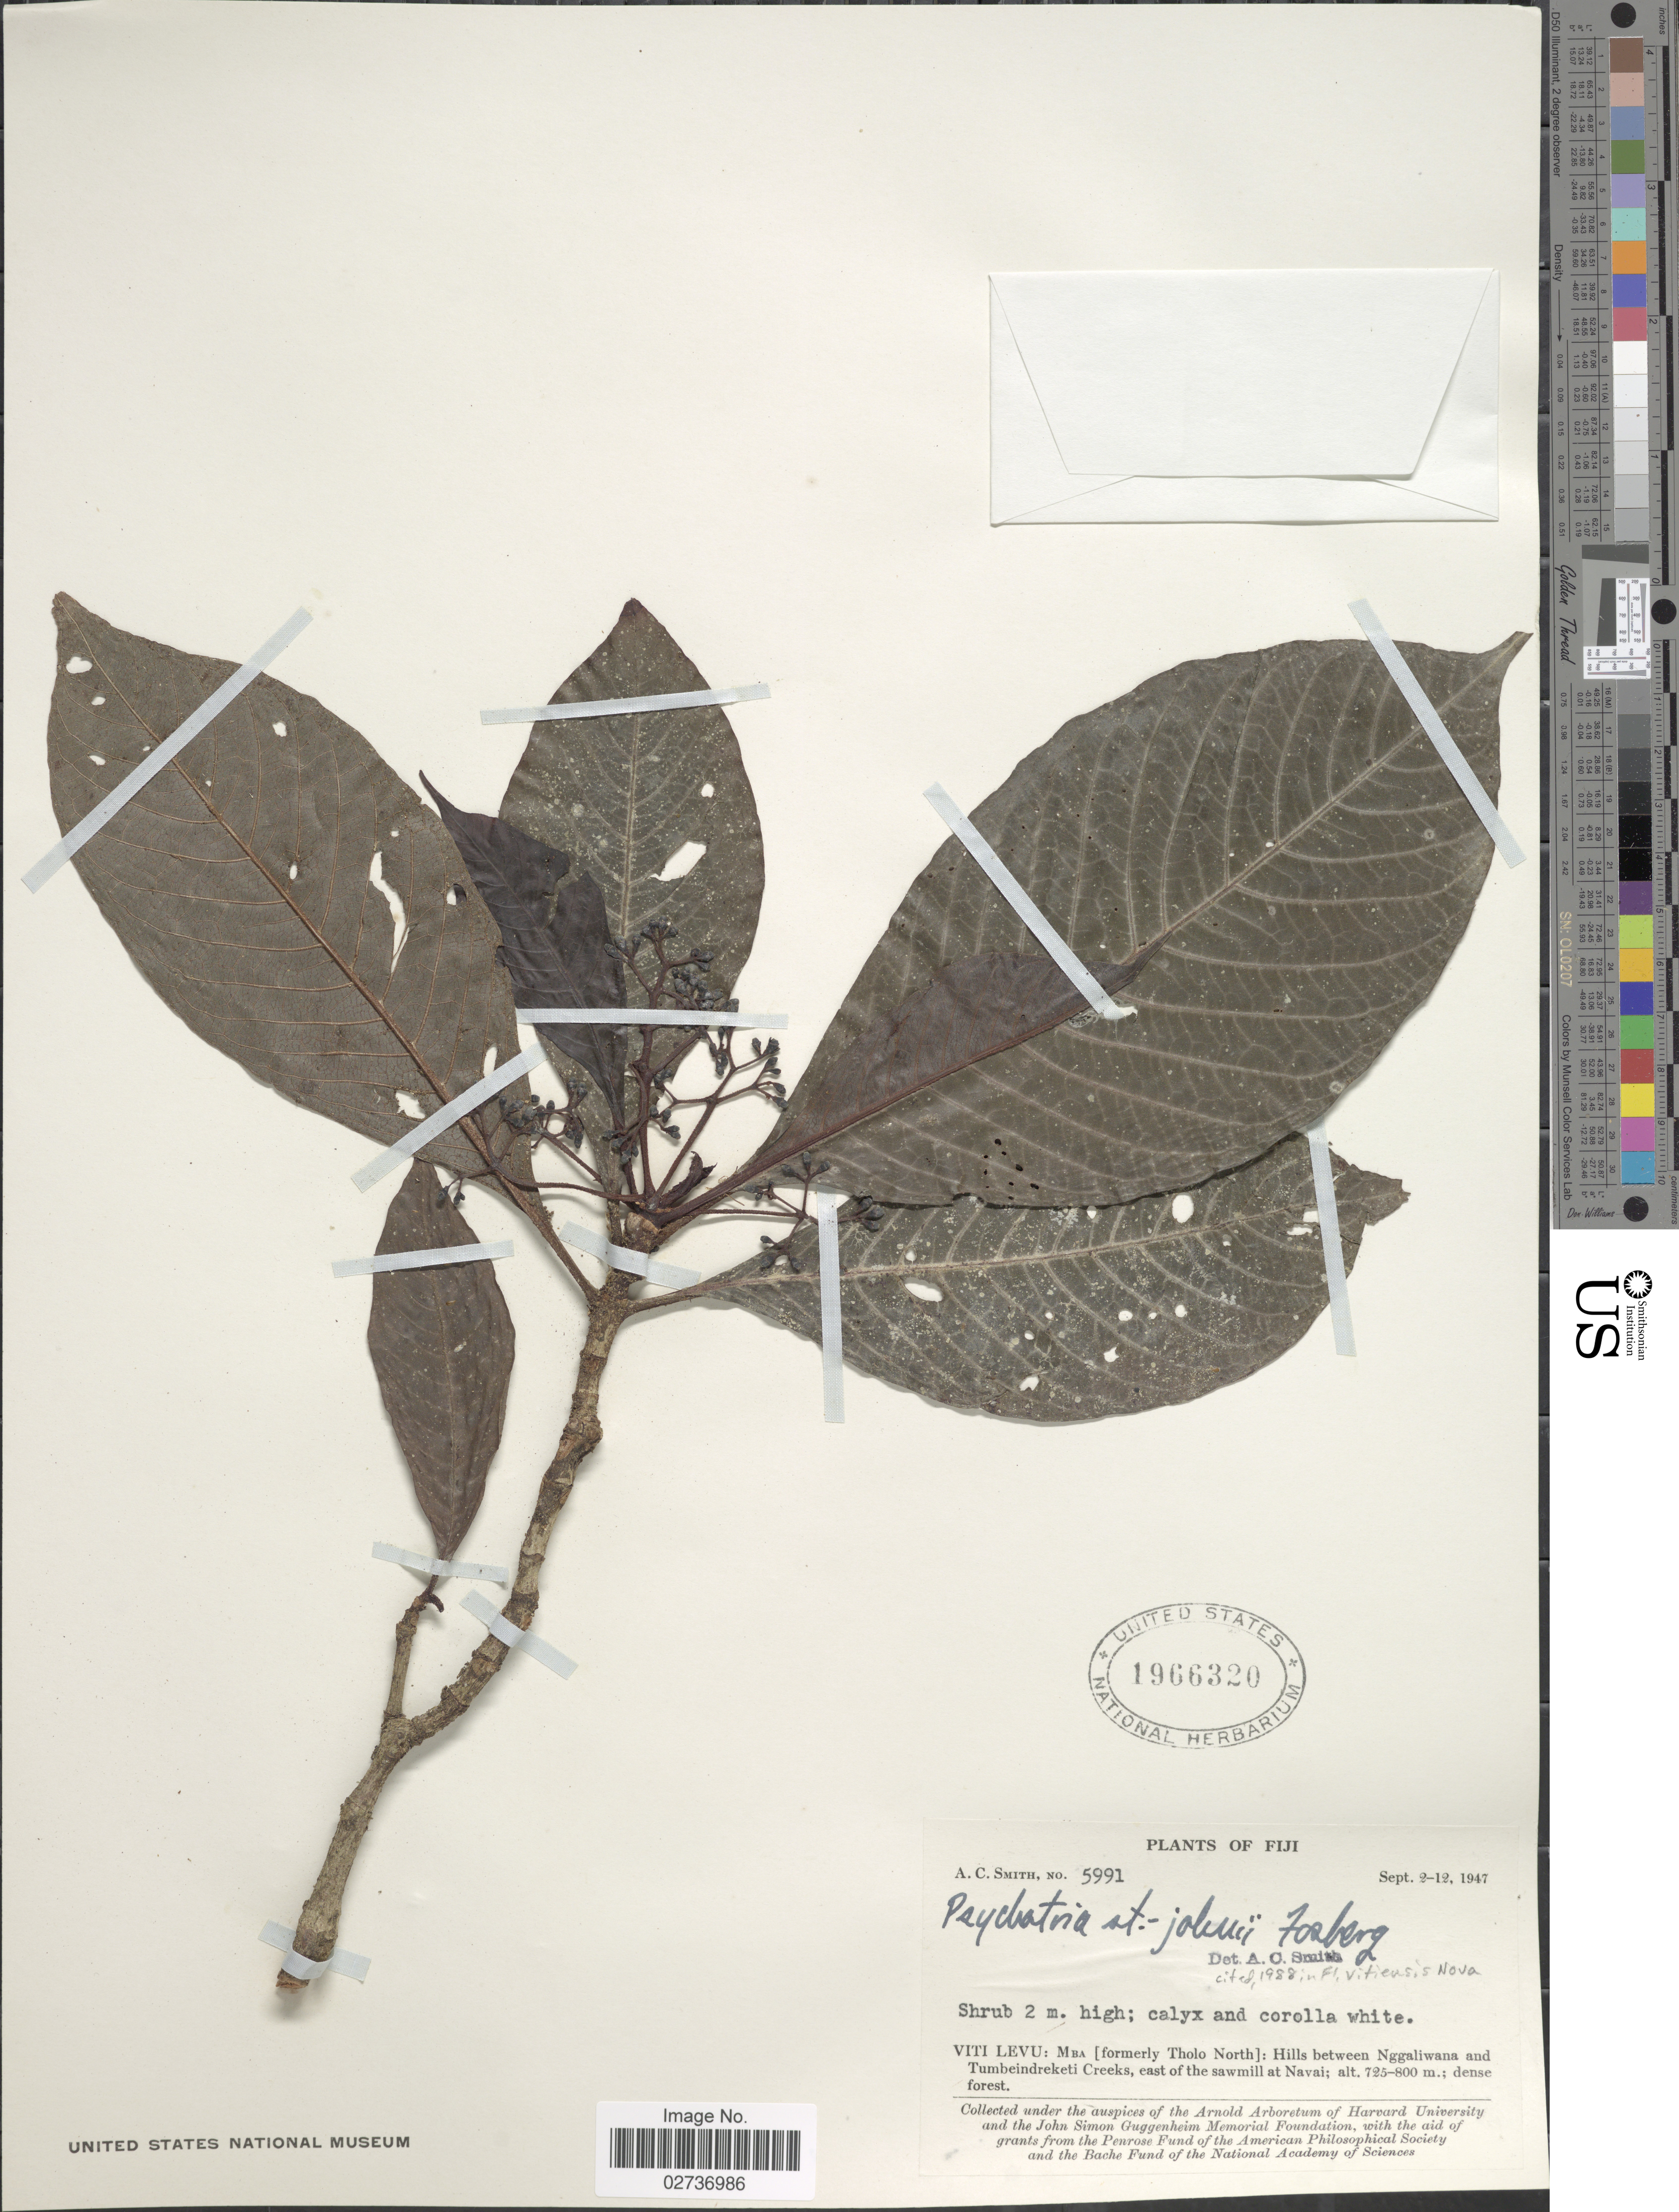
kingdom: Plantae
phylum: Tracheophyta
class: Magnoliopsida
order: Gentianales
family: Rubiaceae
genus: Psychotria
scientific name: Psychotria st.-johnii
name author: Fosberg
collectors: A. C. Smith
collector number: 5991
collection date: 1947-09-02/1947-09-12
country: Fiji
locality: Viti Levu: Mba [formerly Tholo North]: Hills between Nggaliwana and Tumbeindreketi Creeks, east of the sawmill at Navai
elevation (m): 725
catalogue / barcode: US 1966320